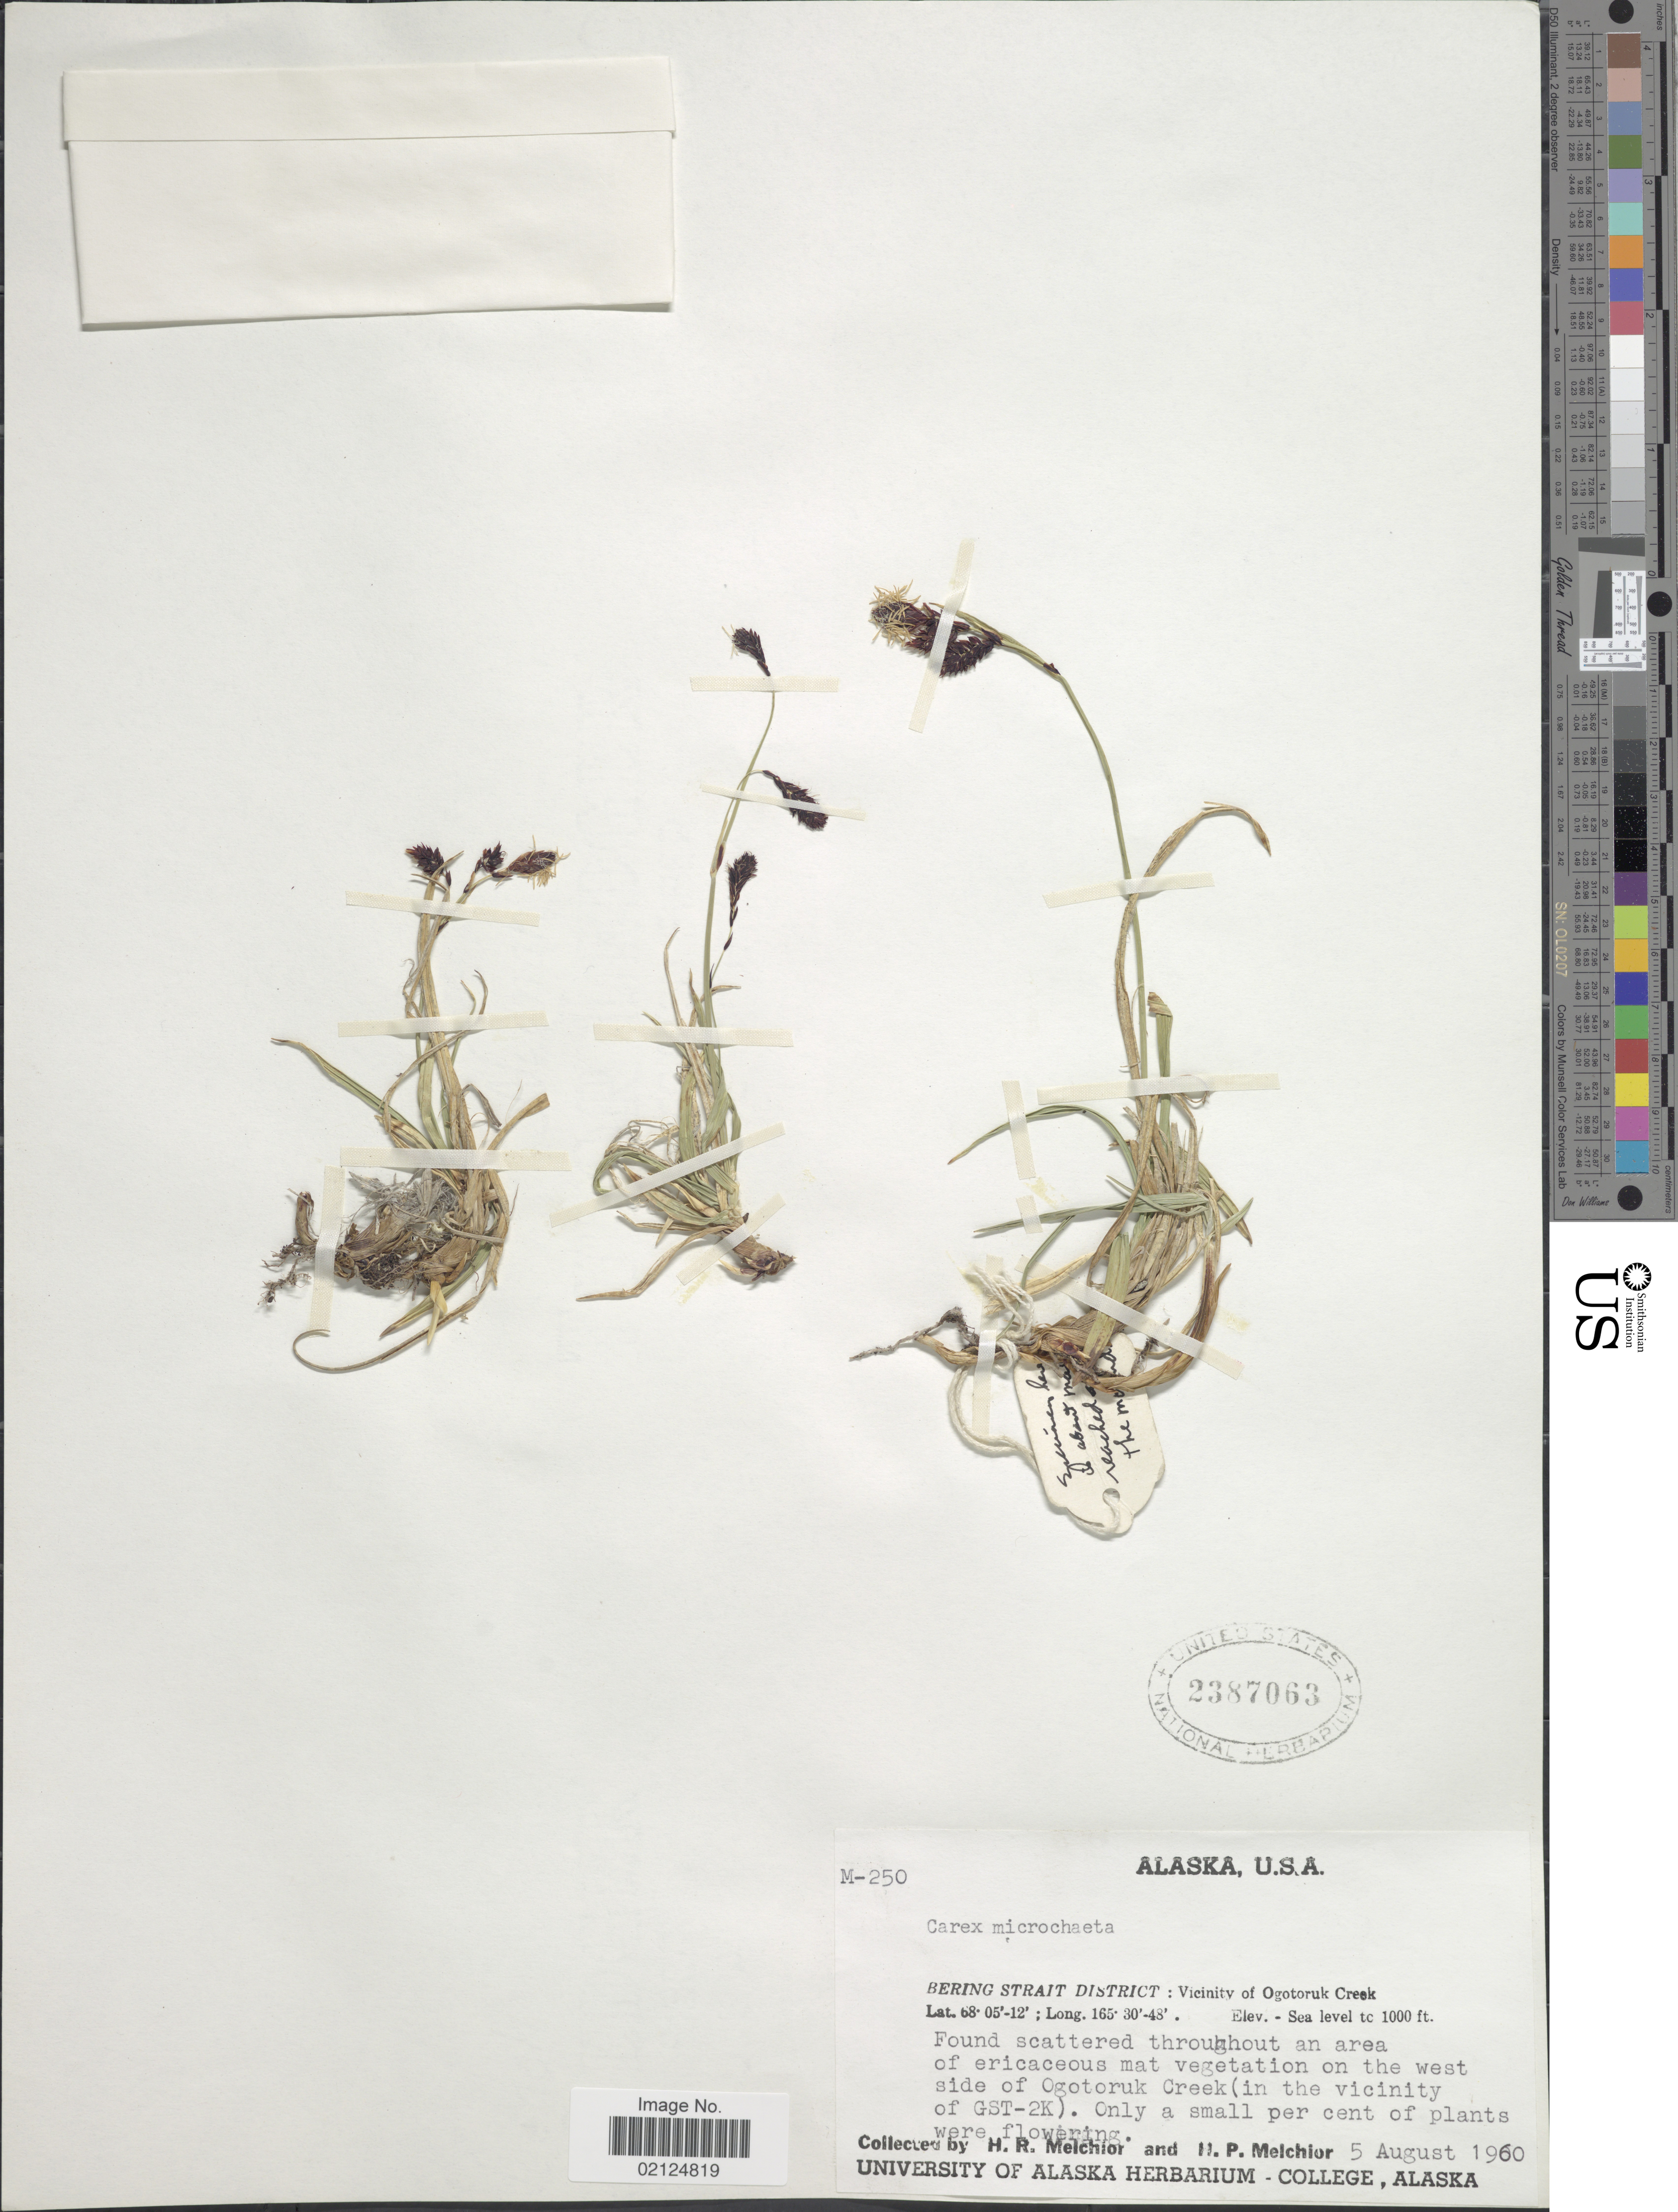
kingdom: Plantae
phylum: Tracheophyta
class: Liliopsida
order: Poales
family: Cyperaceae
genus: Carex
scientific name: Carex microchaeta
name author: Holm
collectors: H. R. Melchior & H. P. Melchior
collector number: M-250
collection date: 1960-08-05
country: United States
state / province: Alaska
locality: Bering Strait District: Vicinity of Ogotoruk Creek, on the west side of Ogotoruk Creek (in the vicinity of GST-2K)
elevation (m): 0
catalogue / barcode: US 2387063